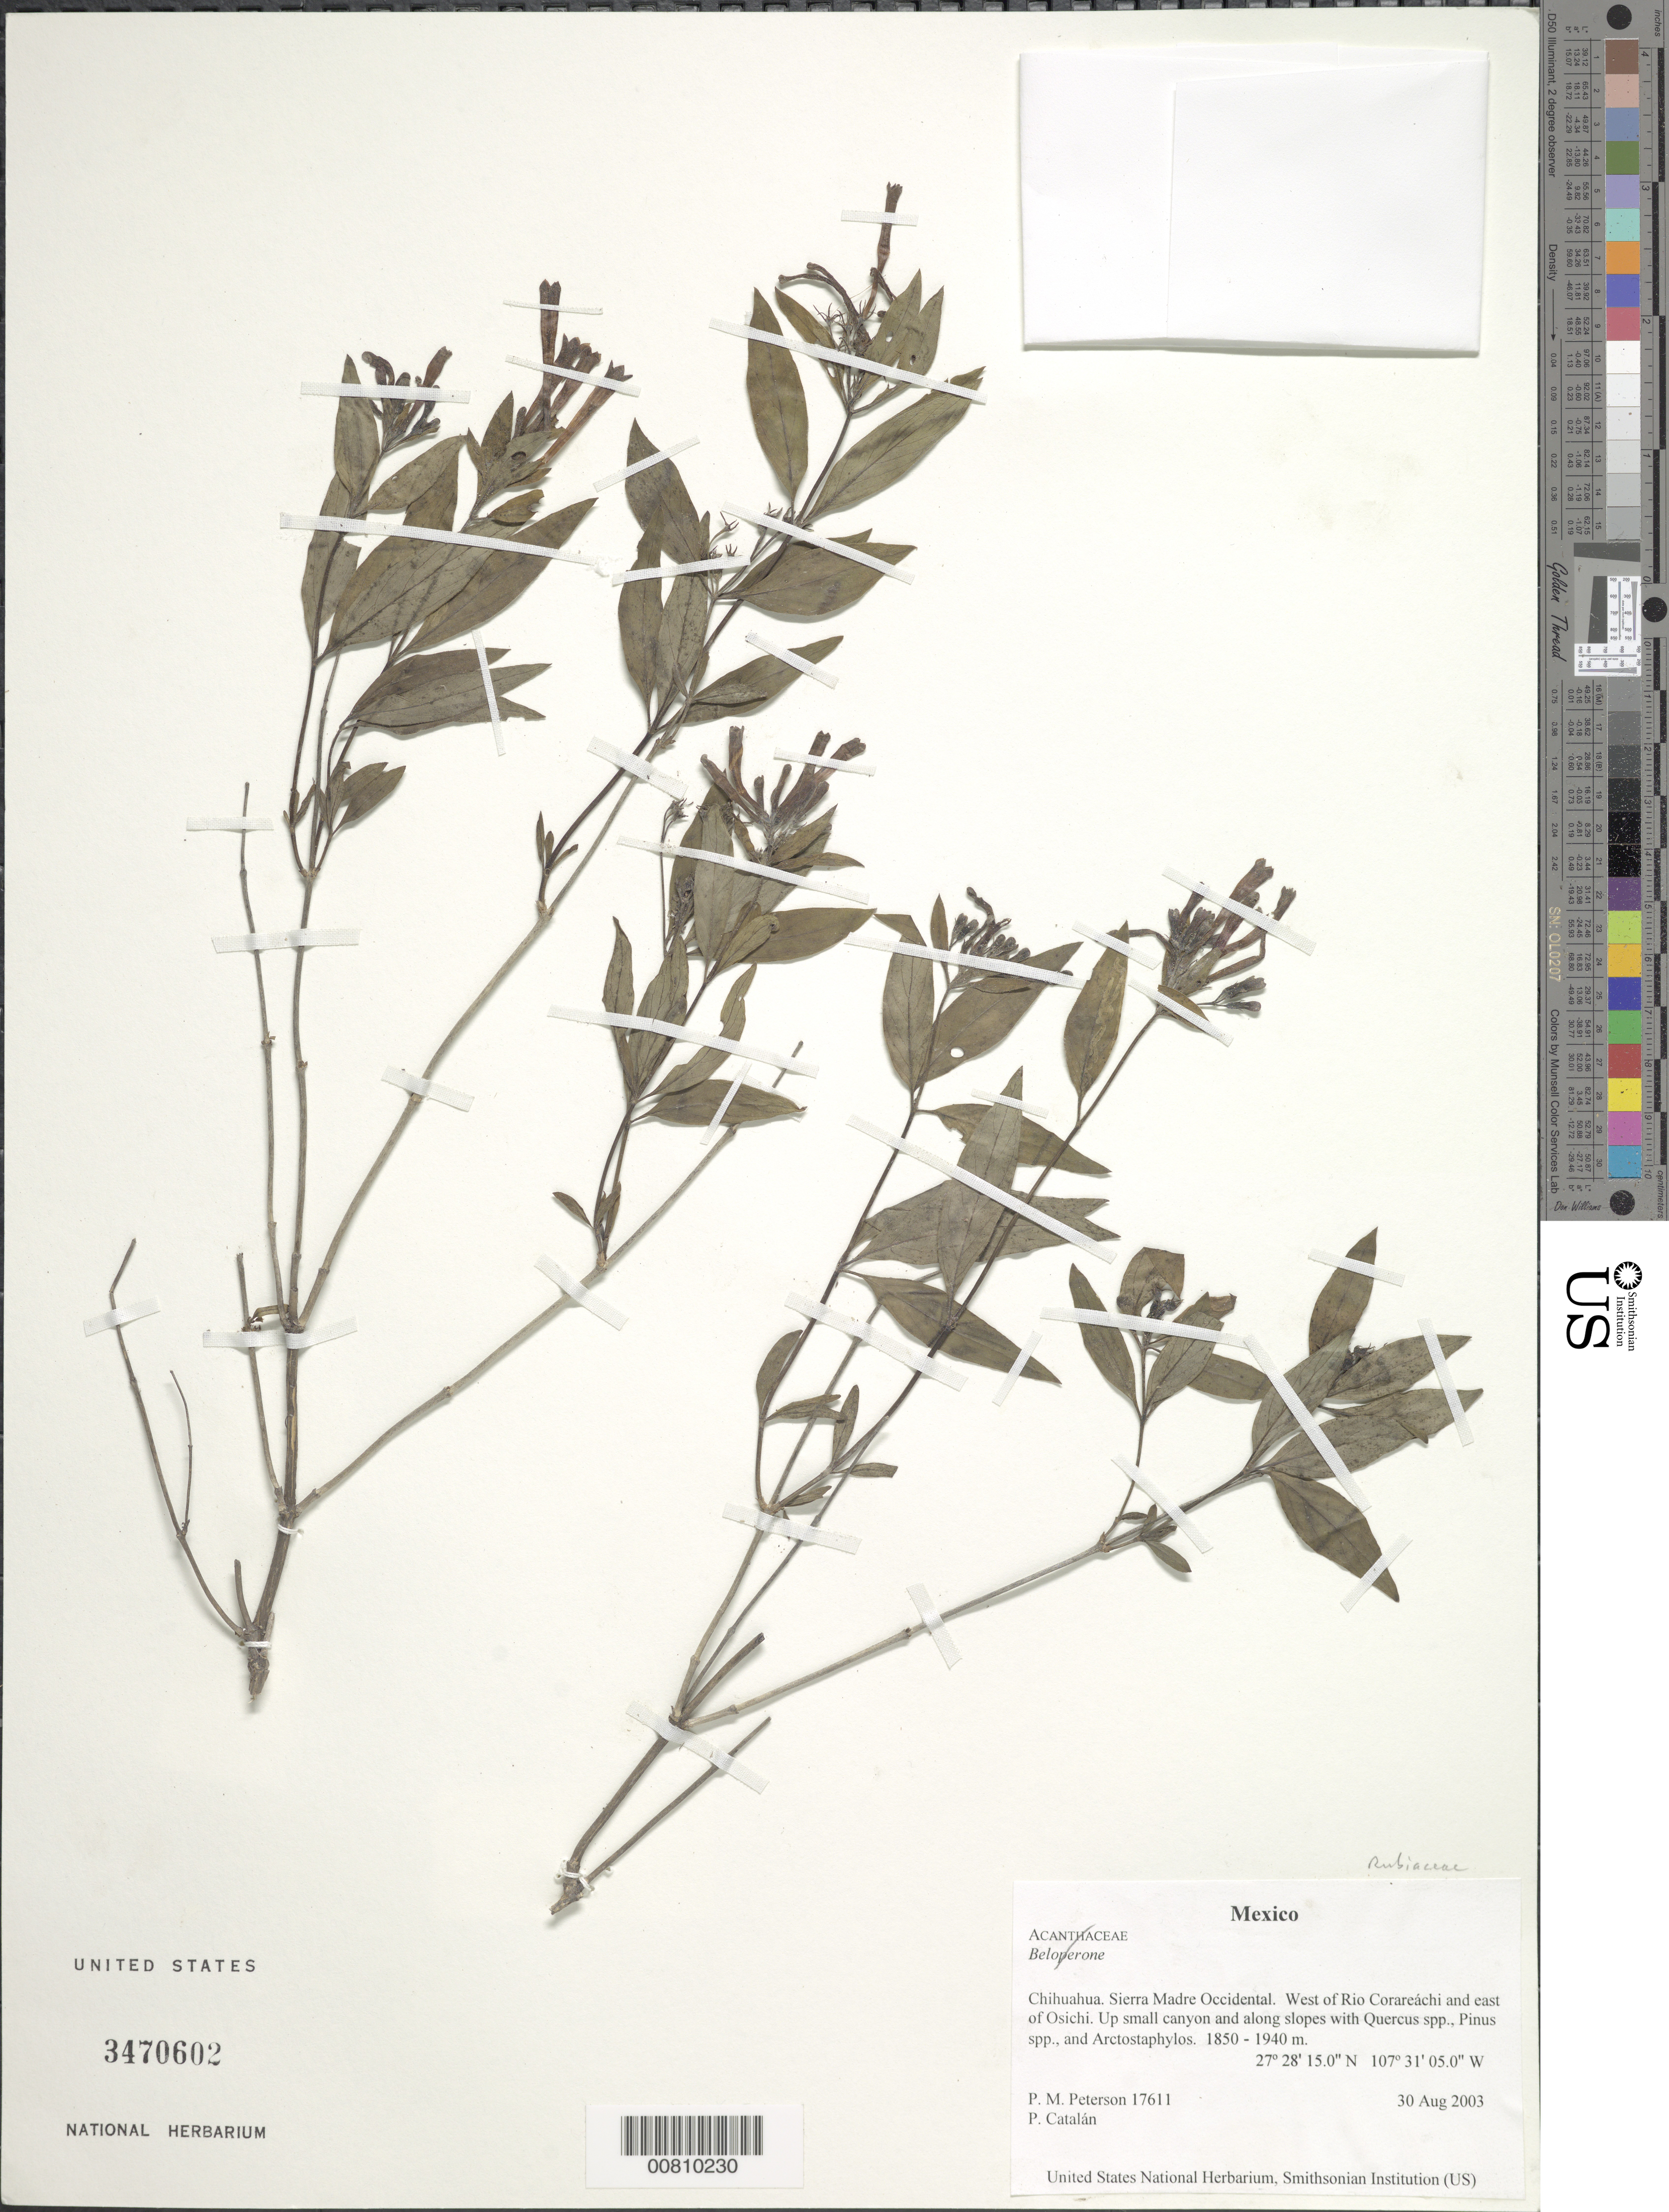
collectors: P. M. Peterson & P. Catalán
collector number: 17611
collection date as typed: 30 Aug 2003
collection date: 2003-08-30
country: Mexico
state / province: Chihuahua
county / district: Sierra Madre Occidental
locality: West of Rio Corareáchi and east of Osichi. Up small canyon and along slopes with Quercus spp., Pinus spp., and Arctostaphylos.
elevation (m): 1850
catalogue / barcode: US 3470602